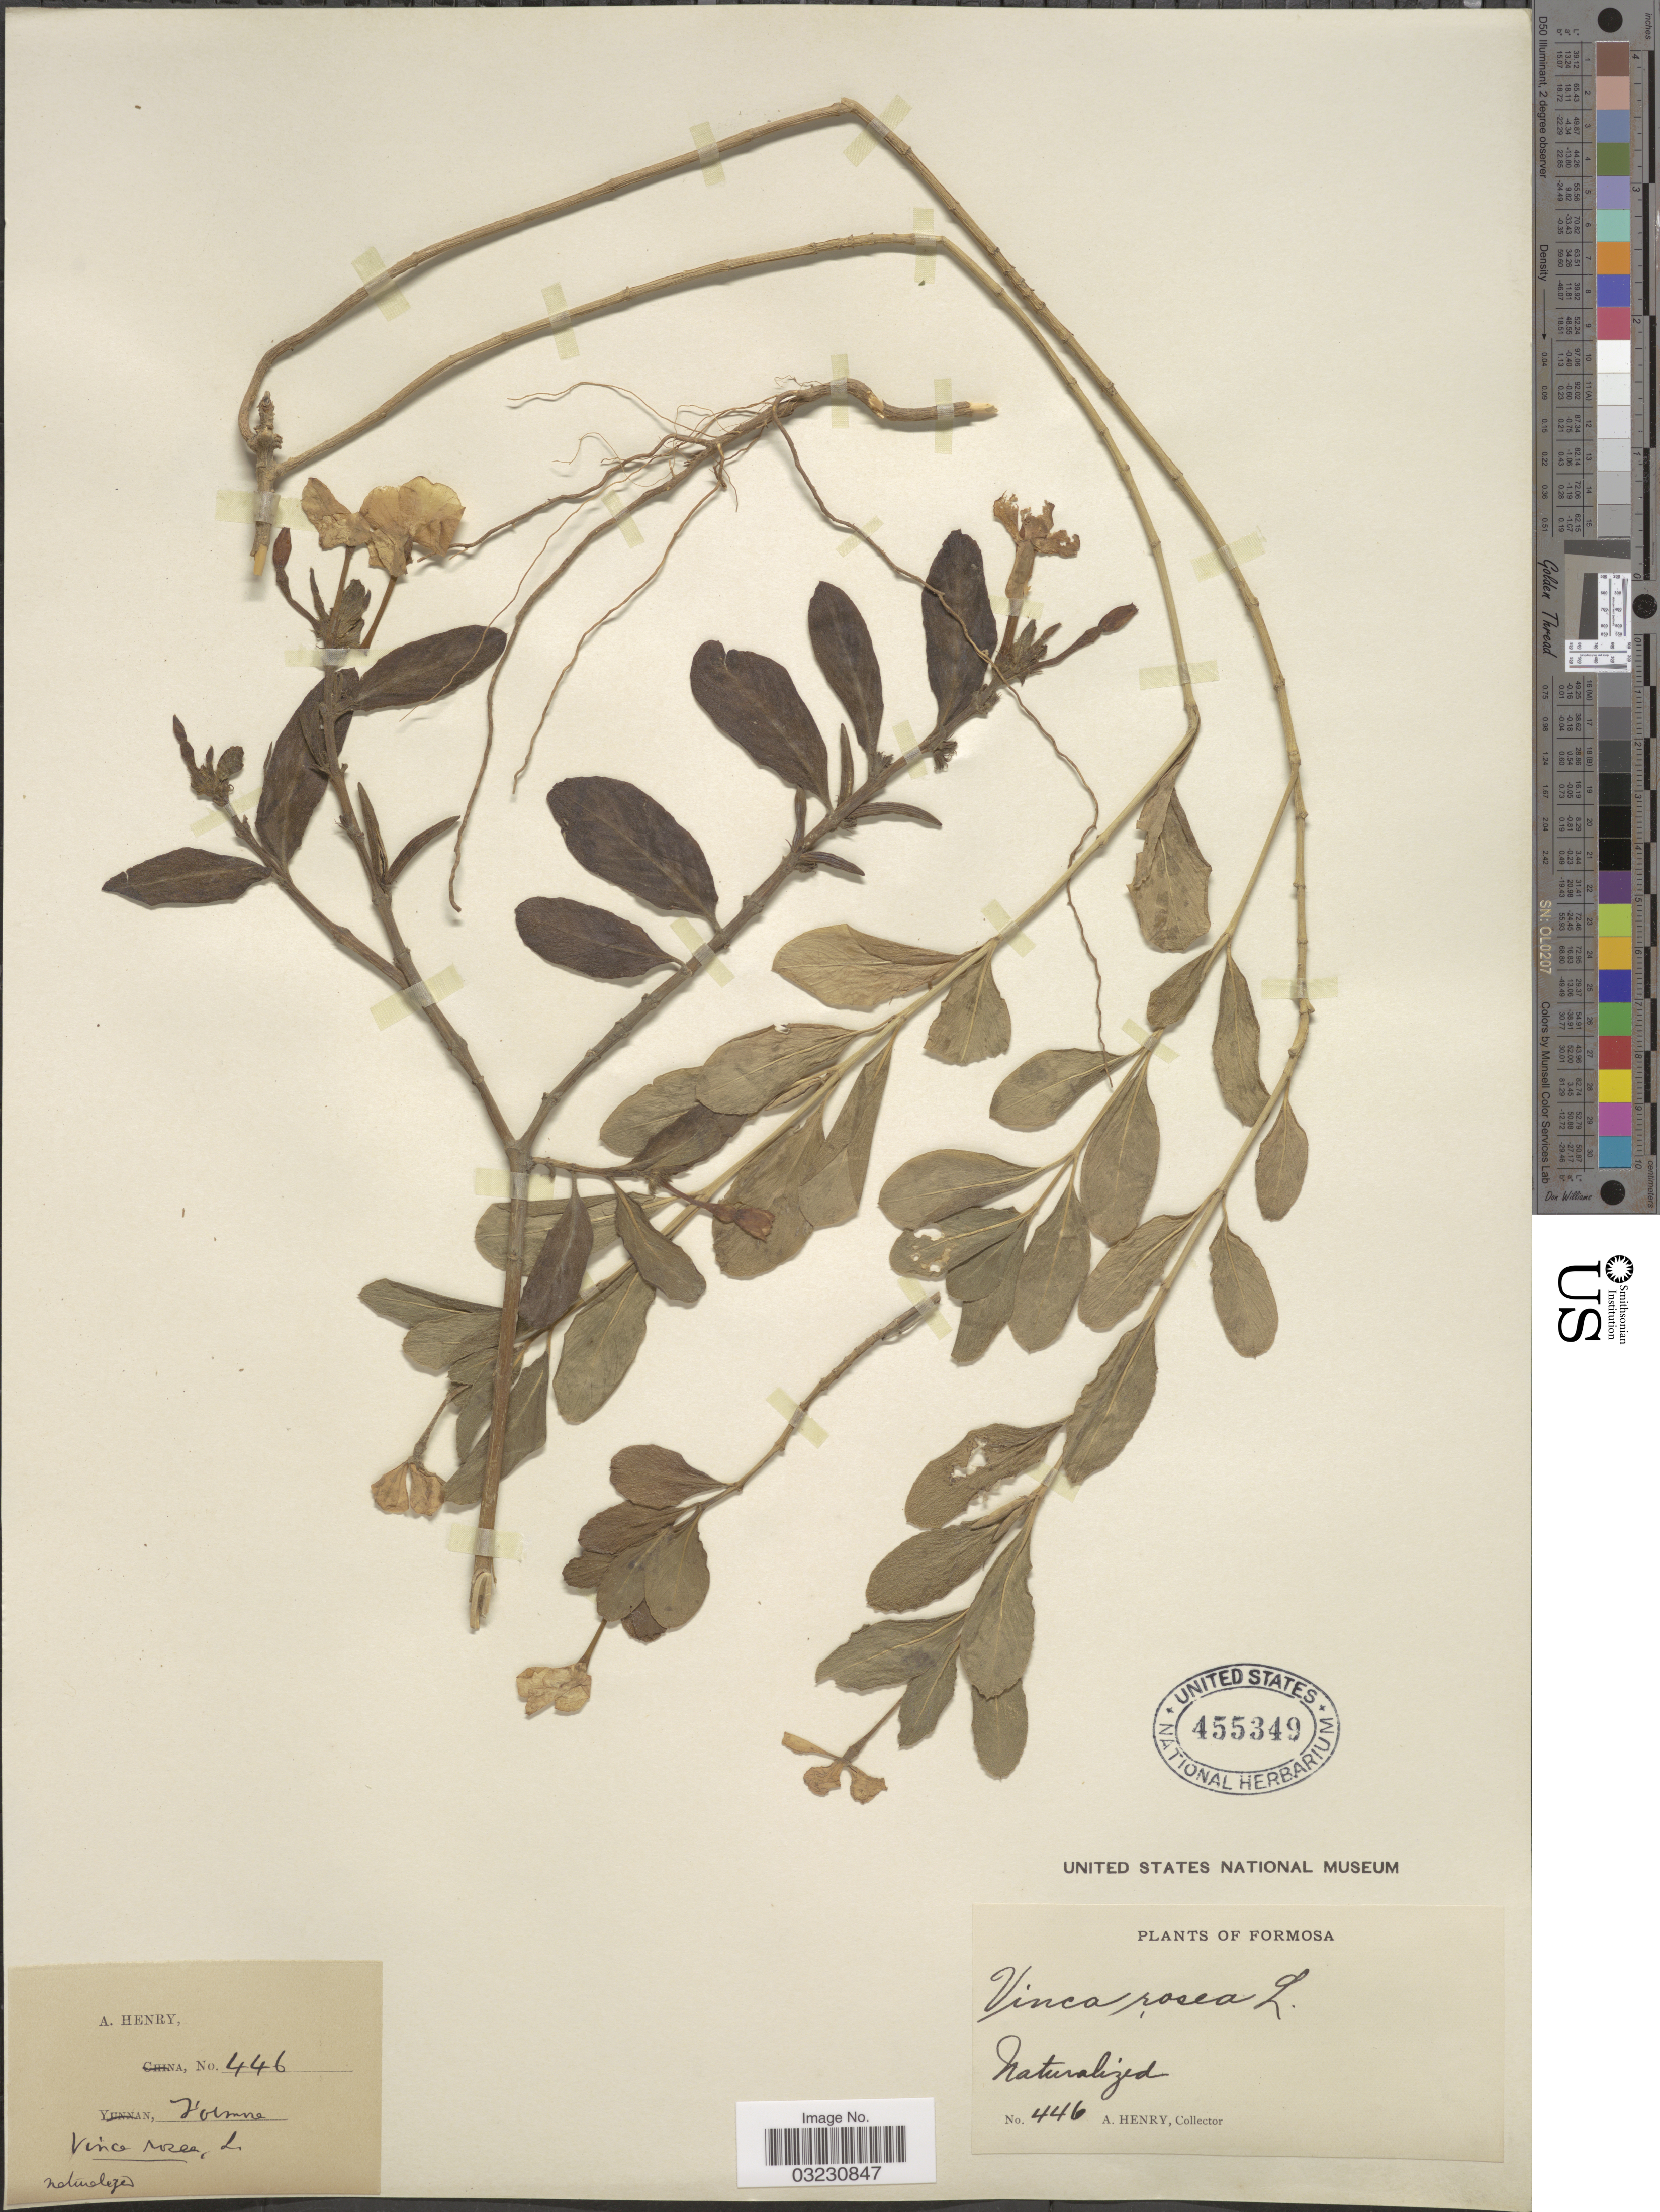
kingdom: Plantae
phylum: Tracheophyta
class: Magnoliopsida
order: Gentianales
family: Apocynaceae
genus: Catharanthus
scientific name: Catharanthus roseus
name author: (L.) G. Don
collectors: A. Henry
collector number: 446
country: Taiwan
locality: Formosa. Naturalized.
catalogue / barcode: US 455349